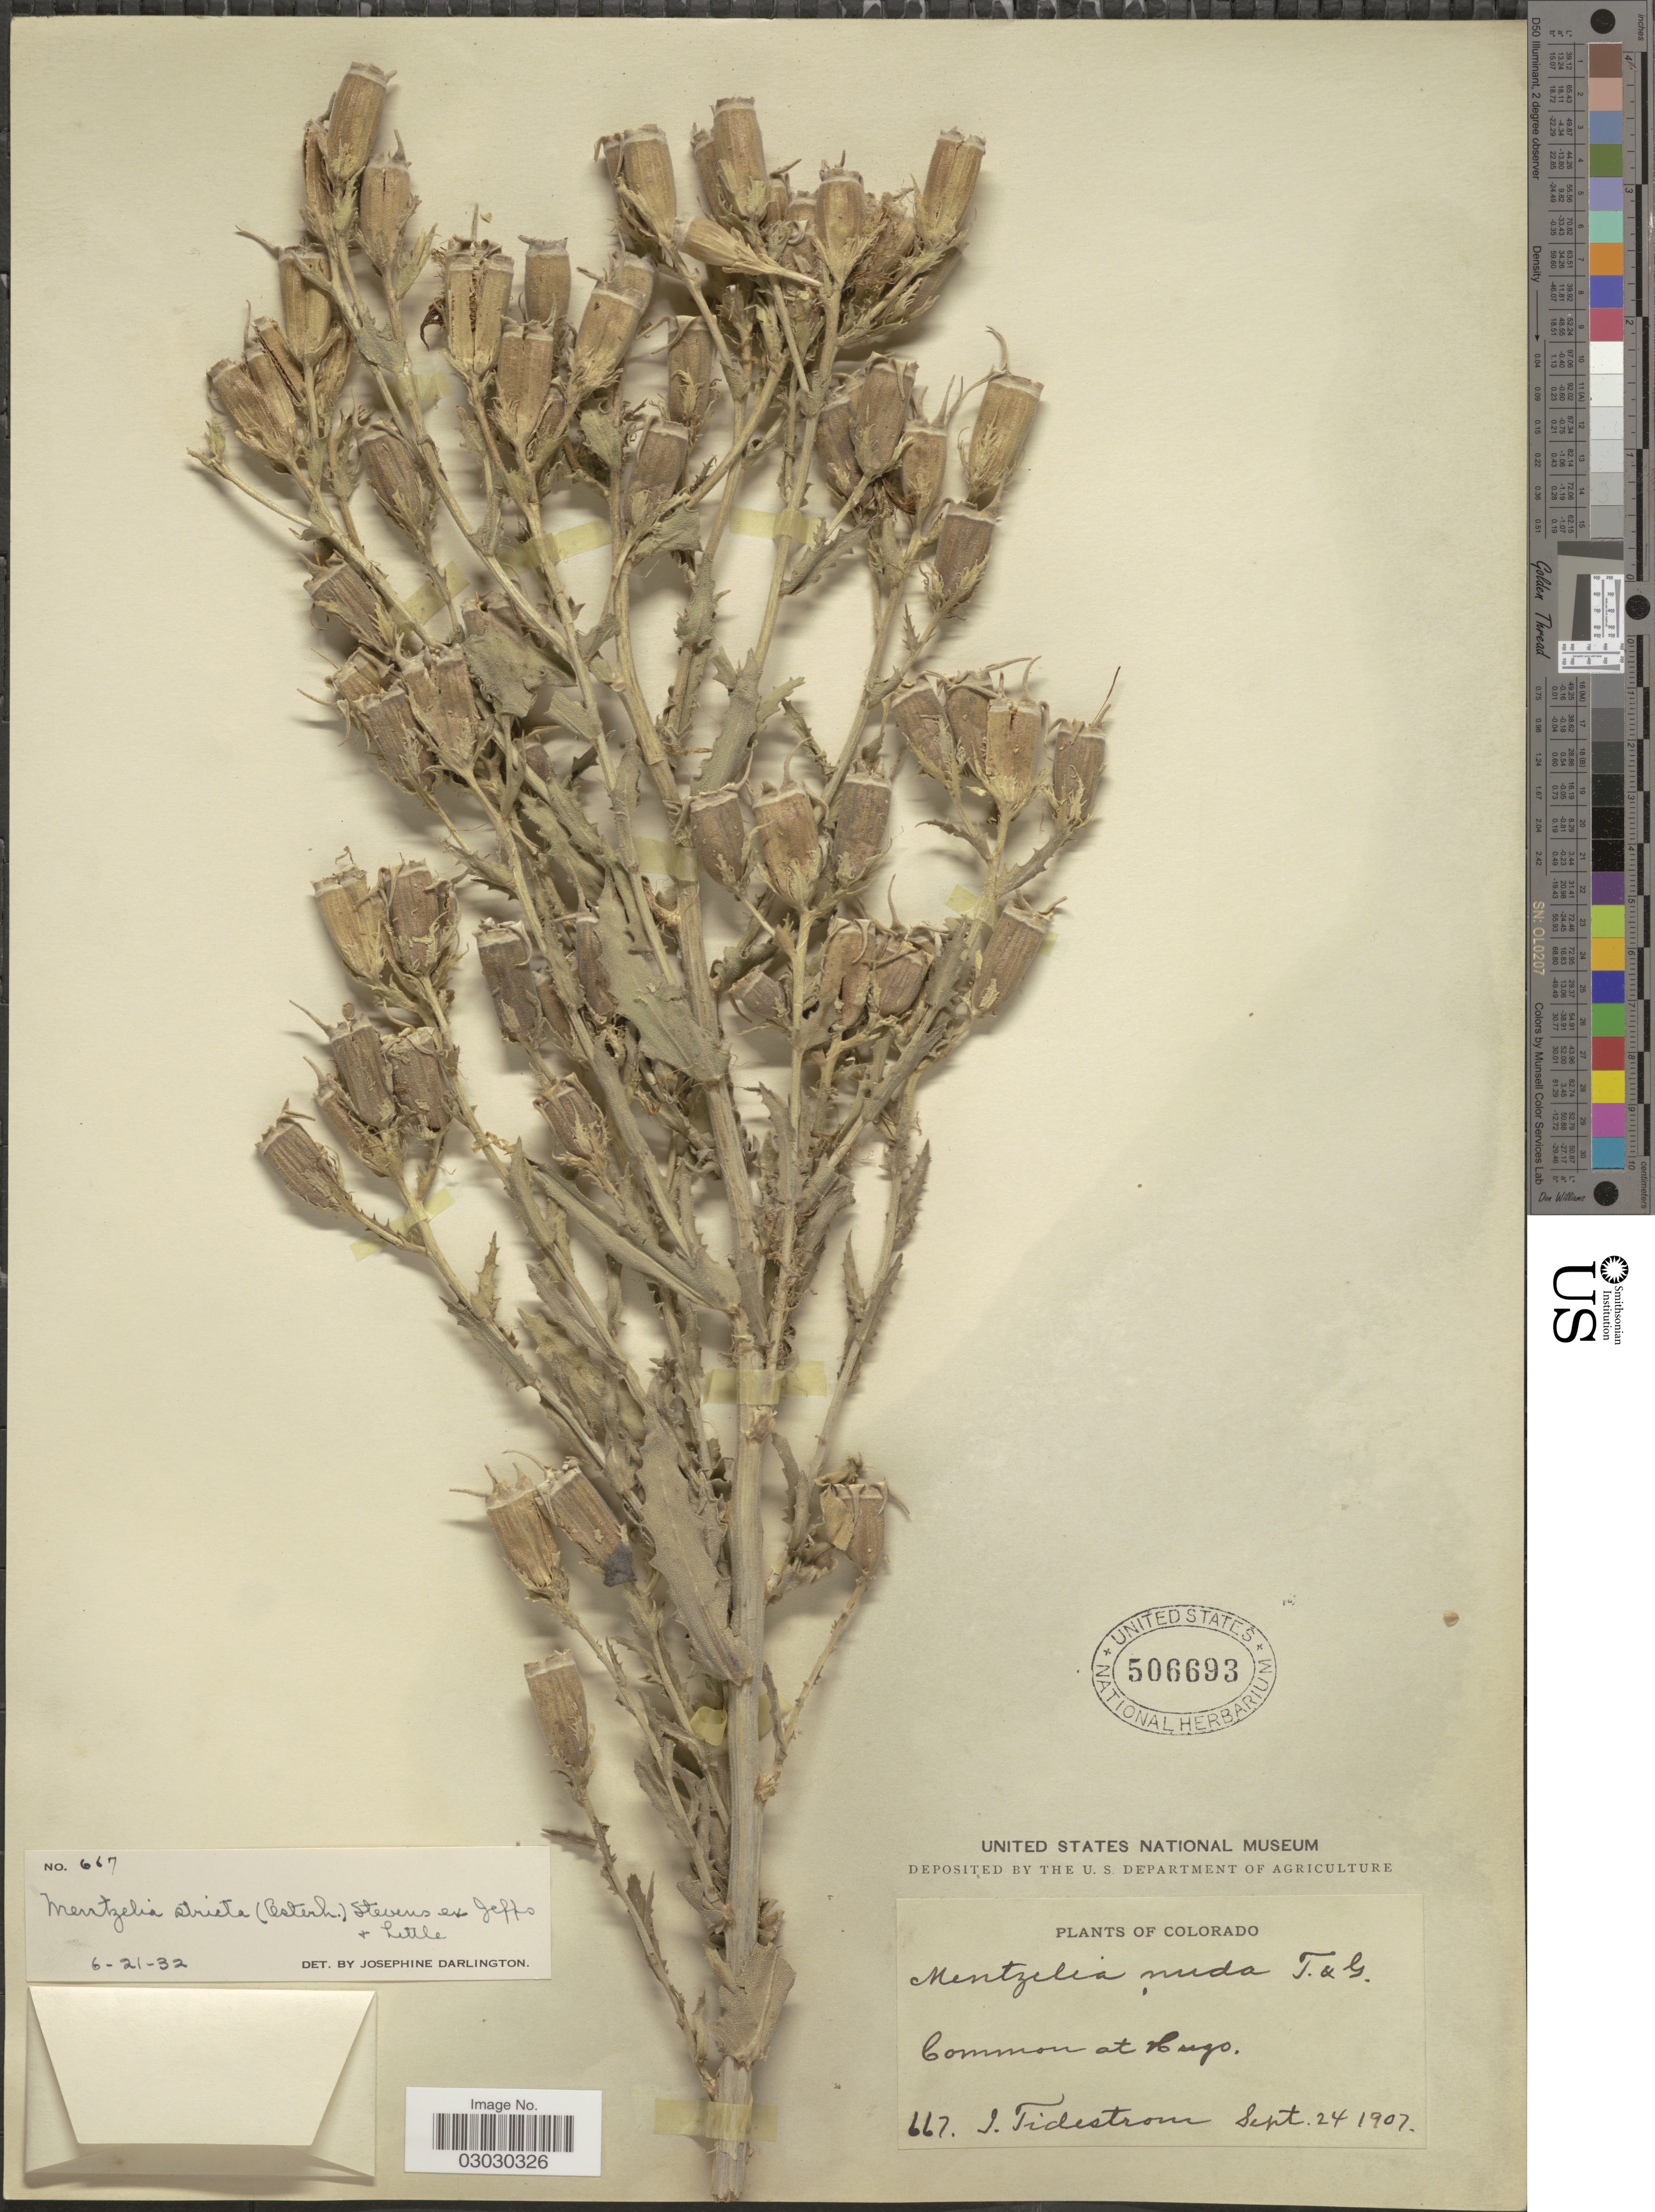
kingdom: Plantae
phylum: Tracheophyta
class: Magnoliopsida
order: Cornales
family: Loasaceae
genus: Mentzelia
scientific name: Mentzelia stricta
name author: (Osterh.) Stevens ex Jeffs & Little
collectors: I. F. Tidestrom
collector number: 667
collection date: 1907-09-24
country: United States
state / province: Colorado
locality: Common at Hugo.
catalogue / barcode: US 506693